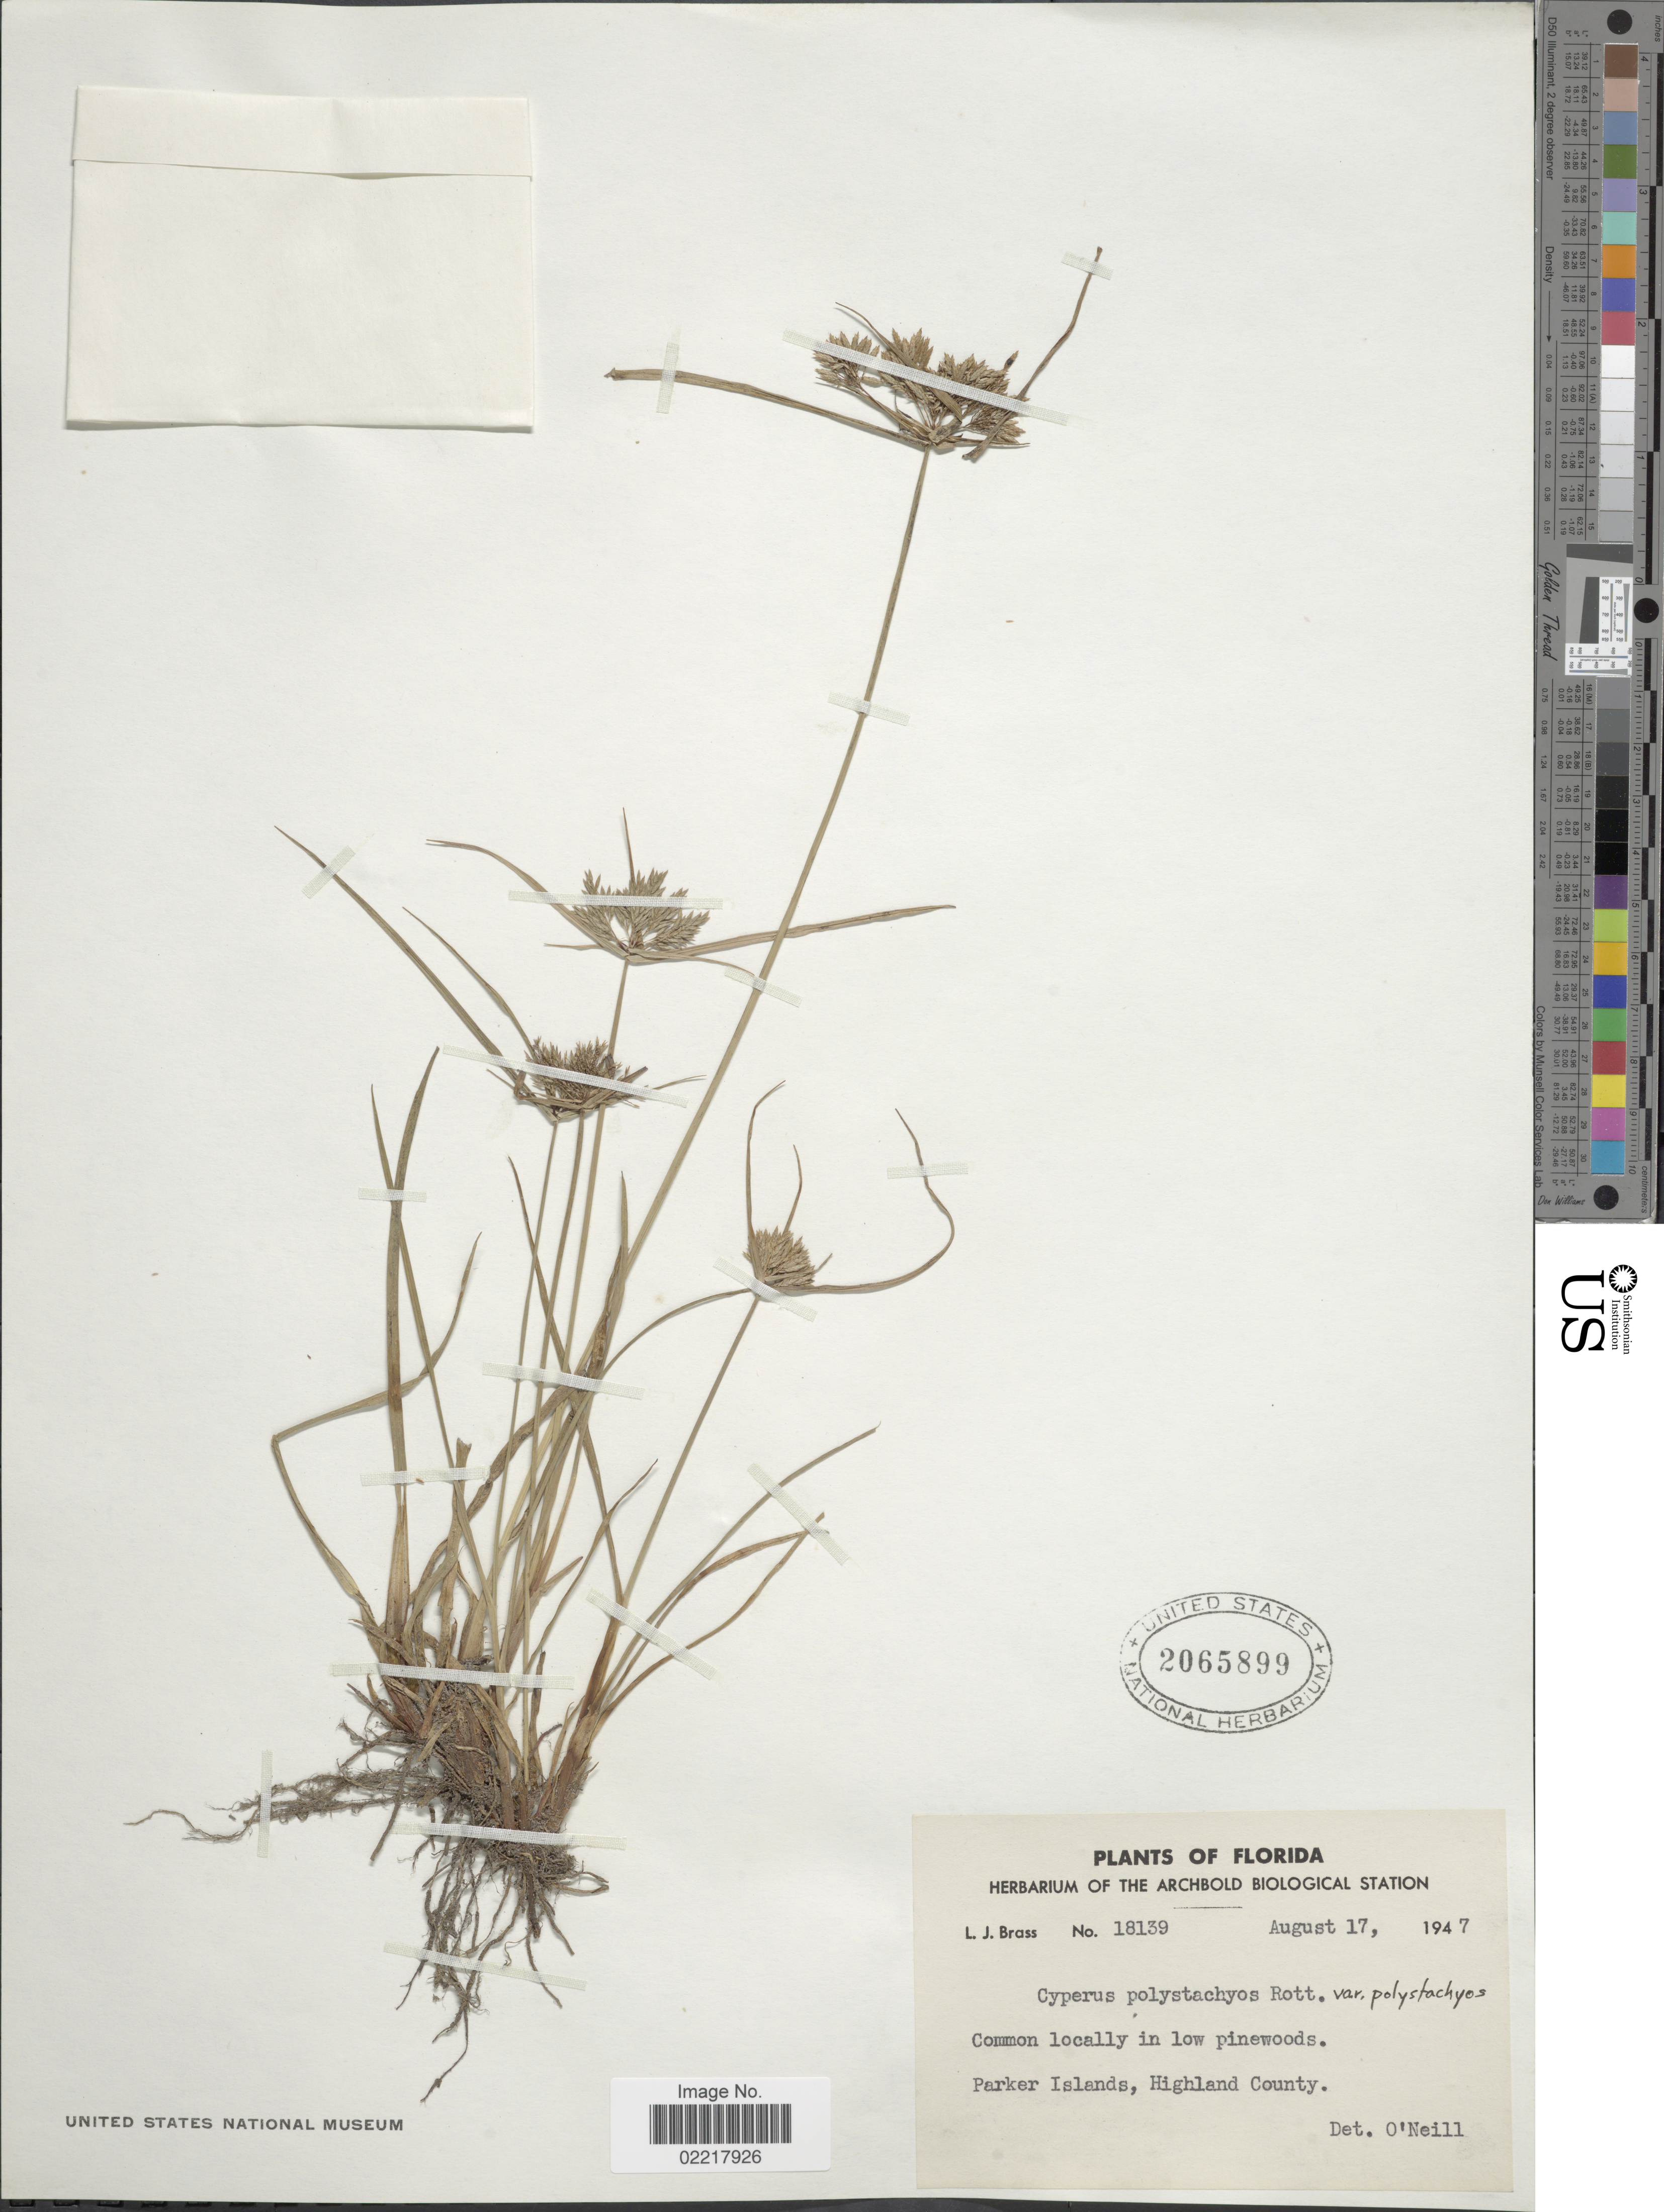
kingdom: Plantae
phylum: Tracheophyta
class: Liliopsida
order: Poales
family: Cyperaceae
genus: Cyperus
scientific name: Cyperus polystachyos var. polystachyos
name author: Rottb.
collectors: L. J. Brass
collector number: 18139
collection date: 1947-08-17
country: United States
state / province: Florida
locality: Common locally in low pinewoods. Parker Islands, Highlands County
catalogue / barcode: US 2065899